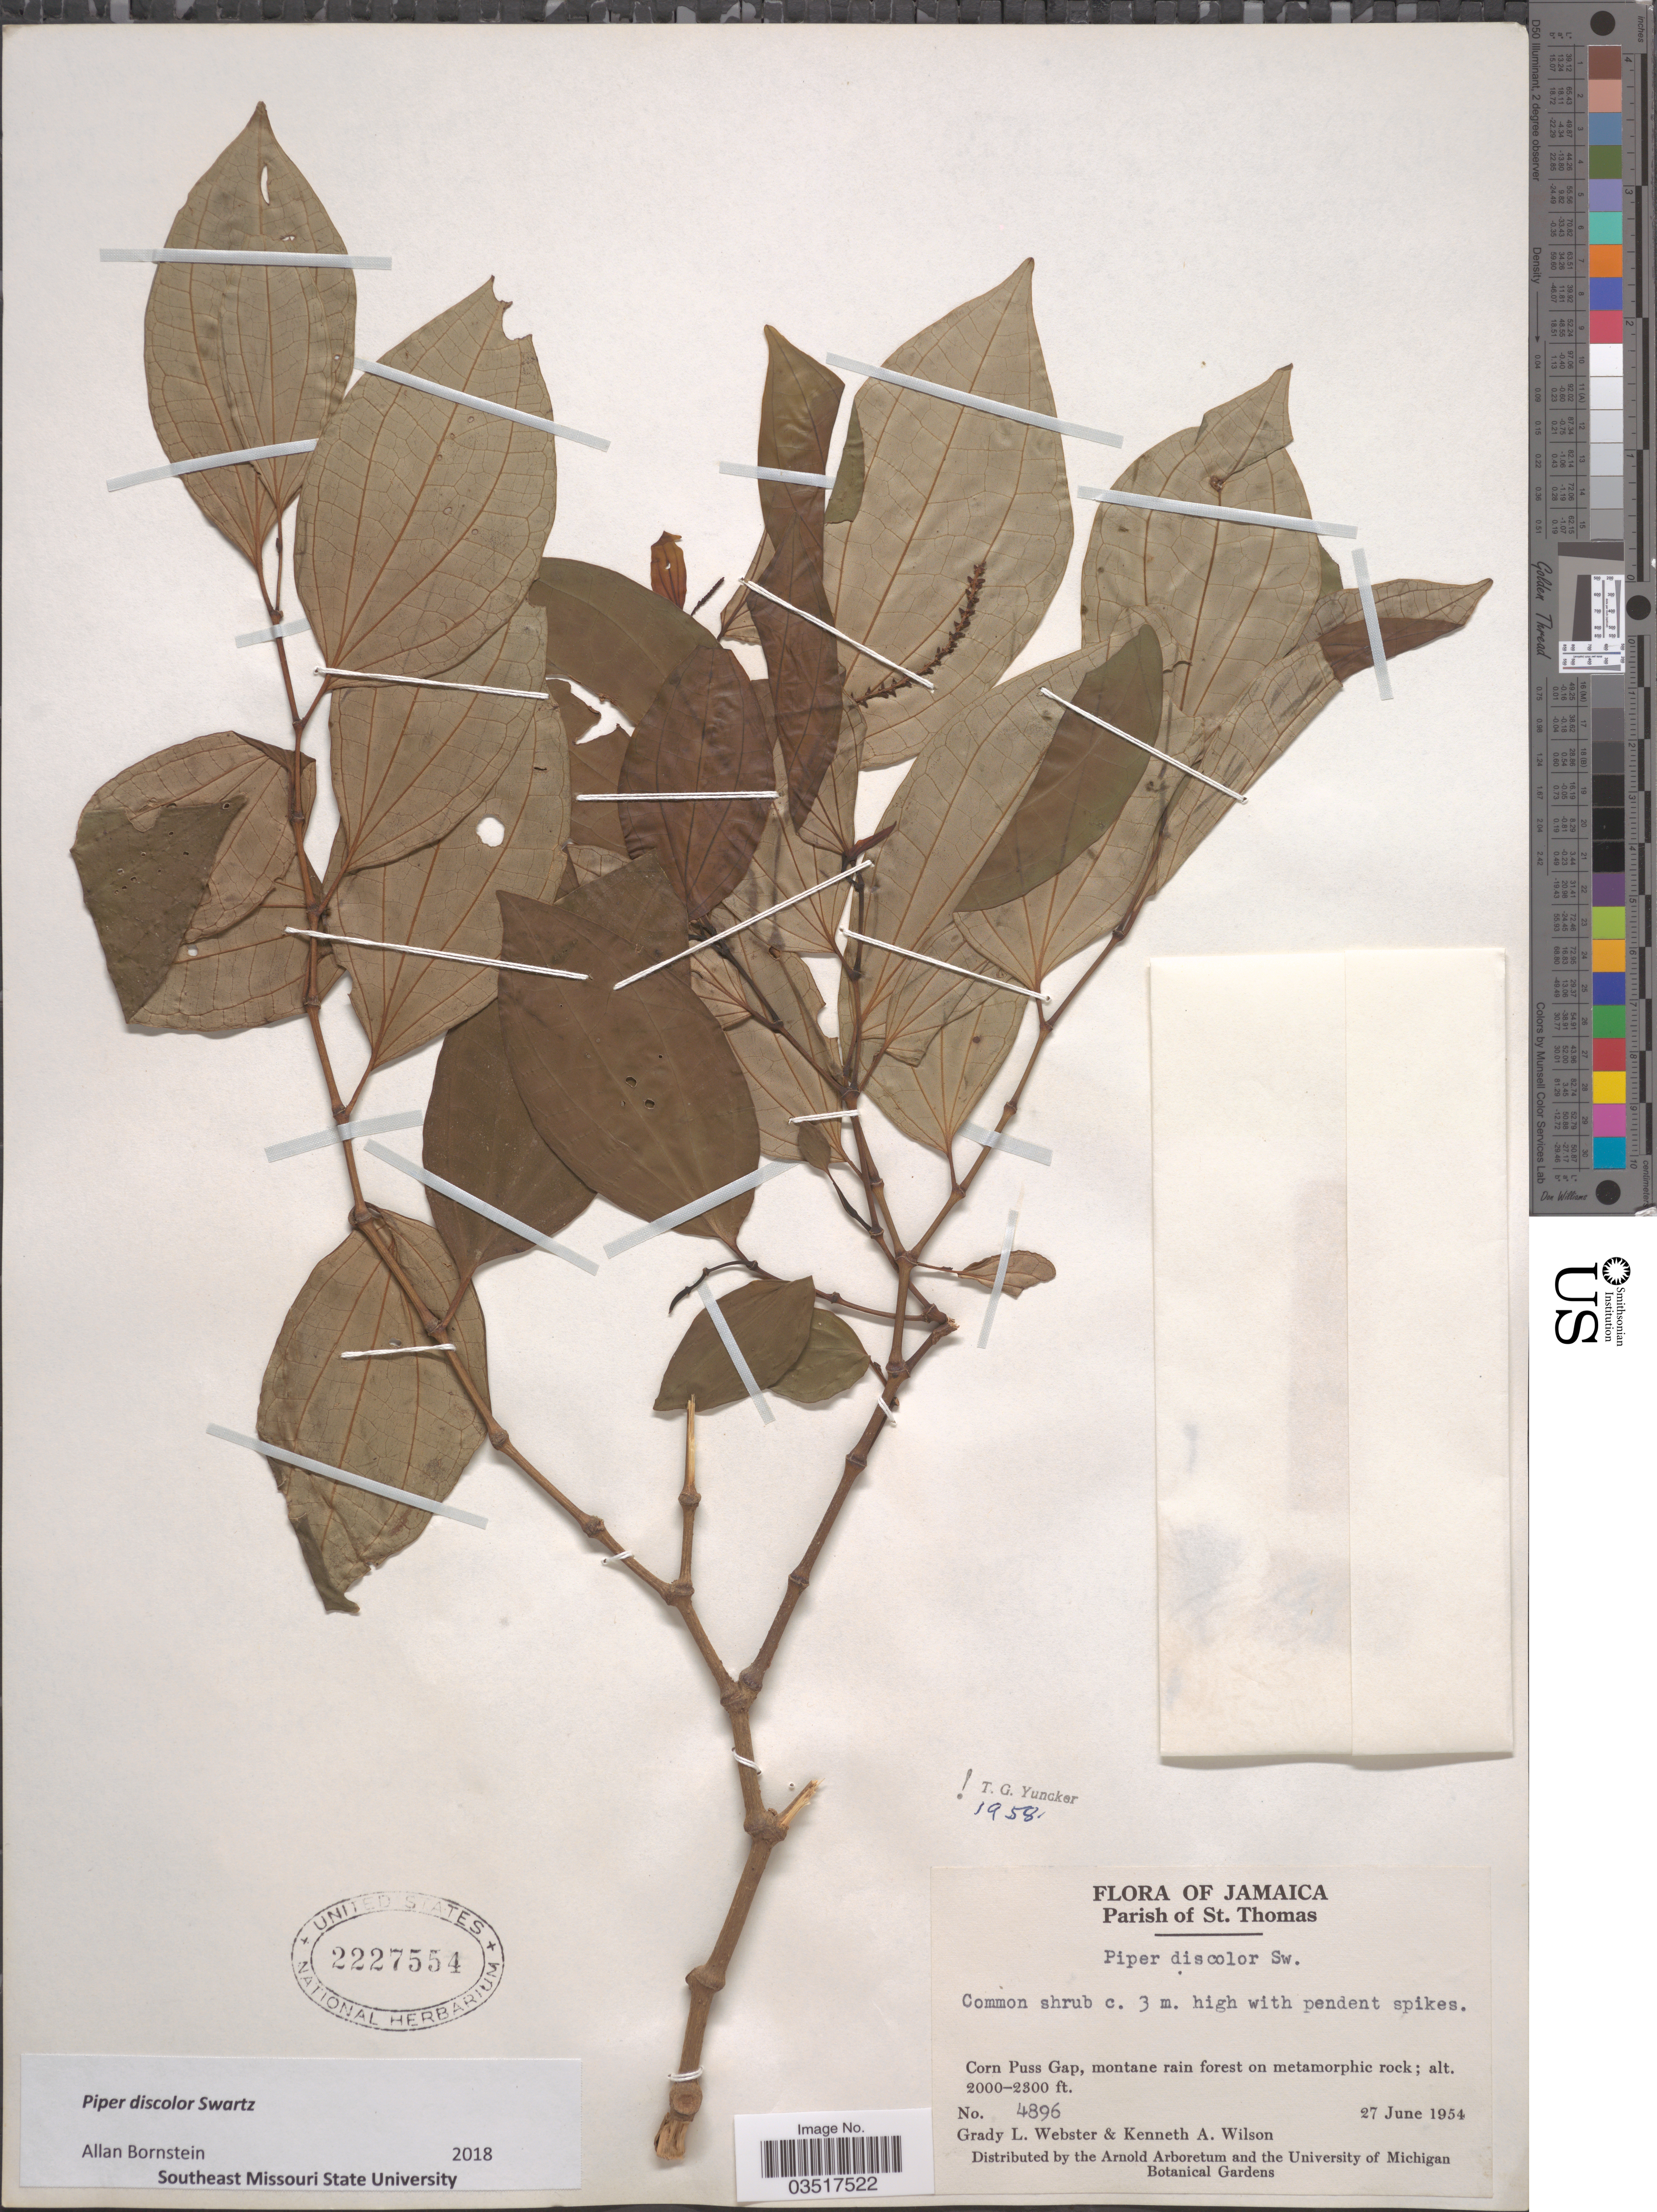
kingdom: Plantae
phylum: Tracheophyta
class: Magnoliopsida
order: Piperales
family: Piperaceae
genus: Piper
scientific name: Piper discolor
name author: Sw.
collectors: G. L. Webster & K. A. Wilson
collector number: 4896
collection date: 1954-06-27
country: Jamaica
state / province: Saint Thomas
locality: Parish of St. Thomas. Corn Puss Gap, montane rain forest on metamorphic rock.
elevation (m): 610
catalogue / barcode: US 2227554